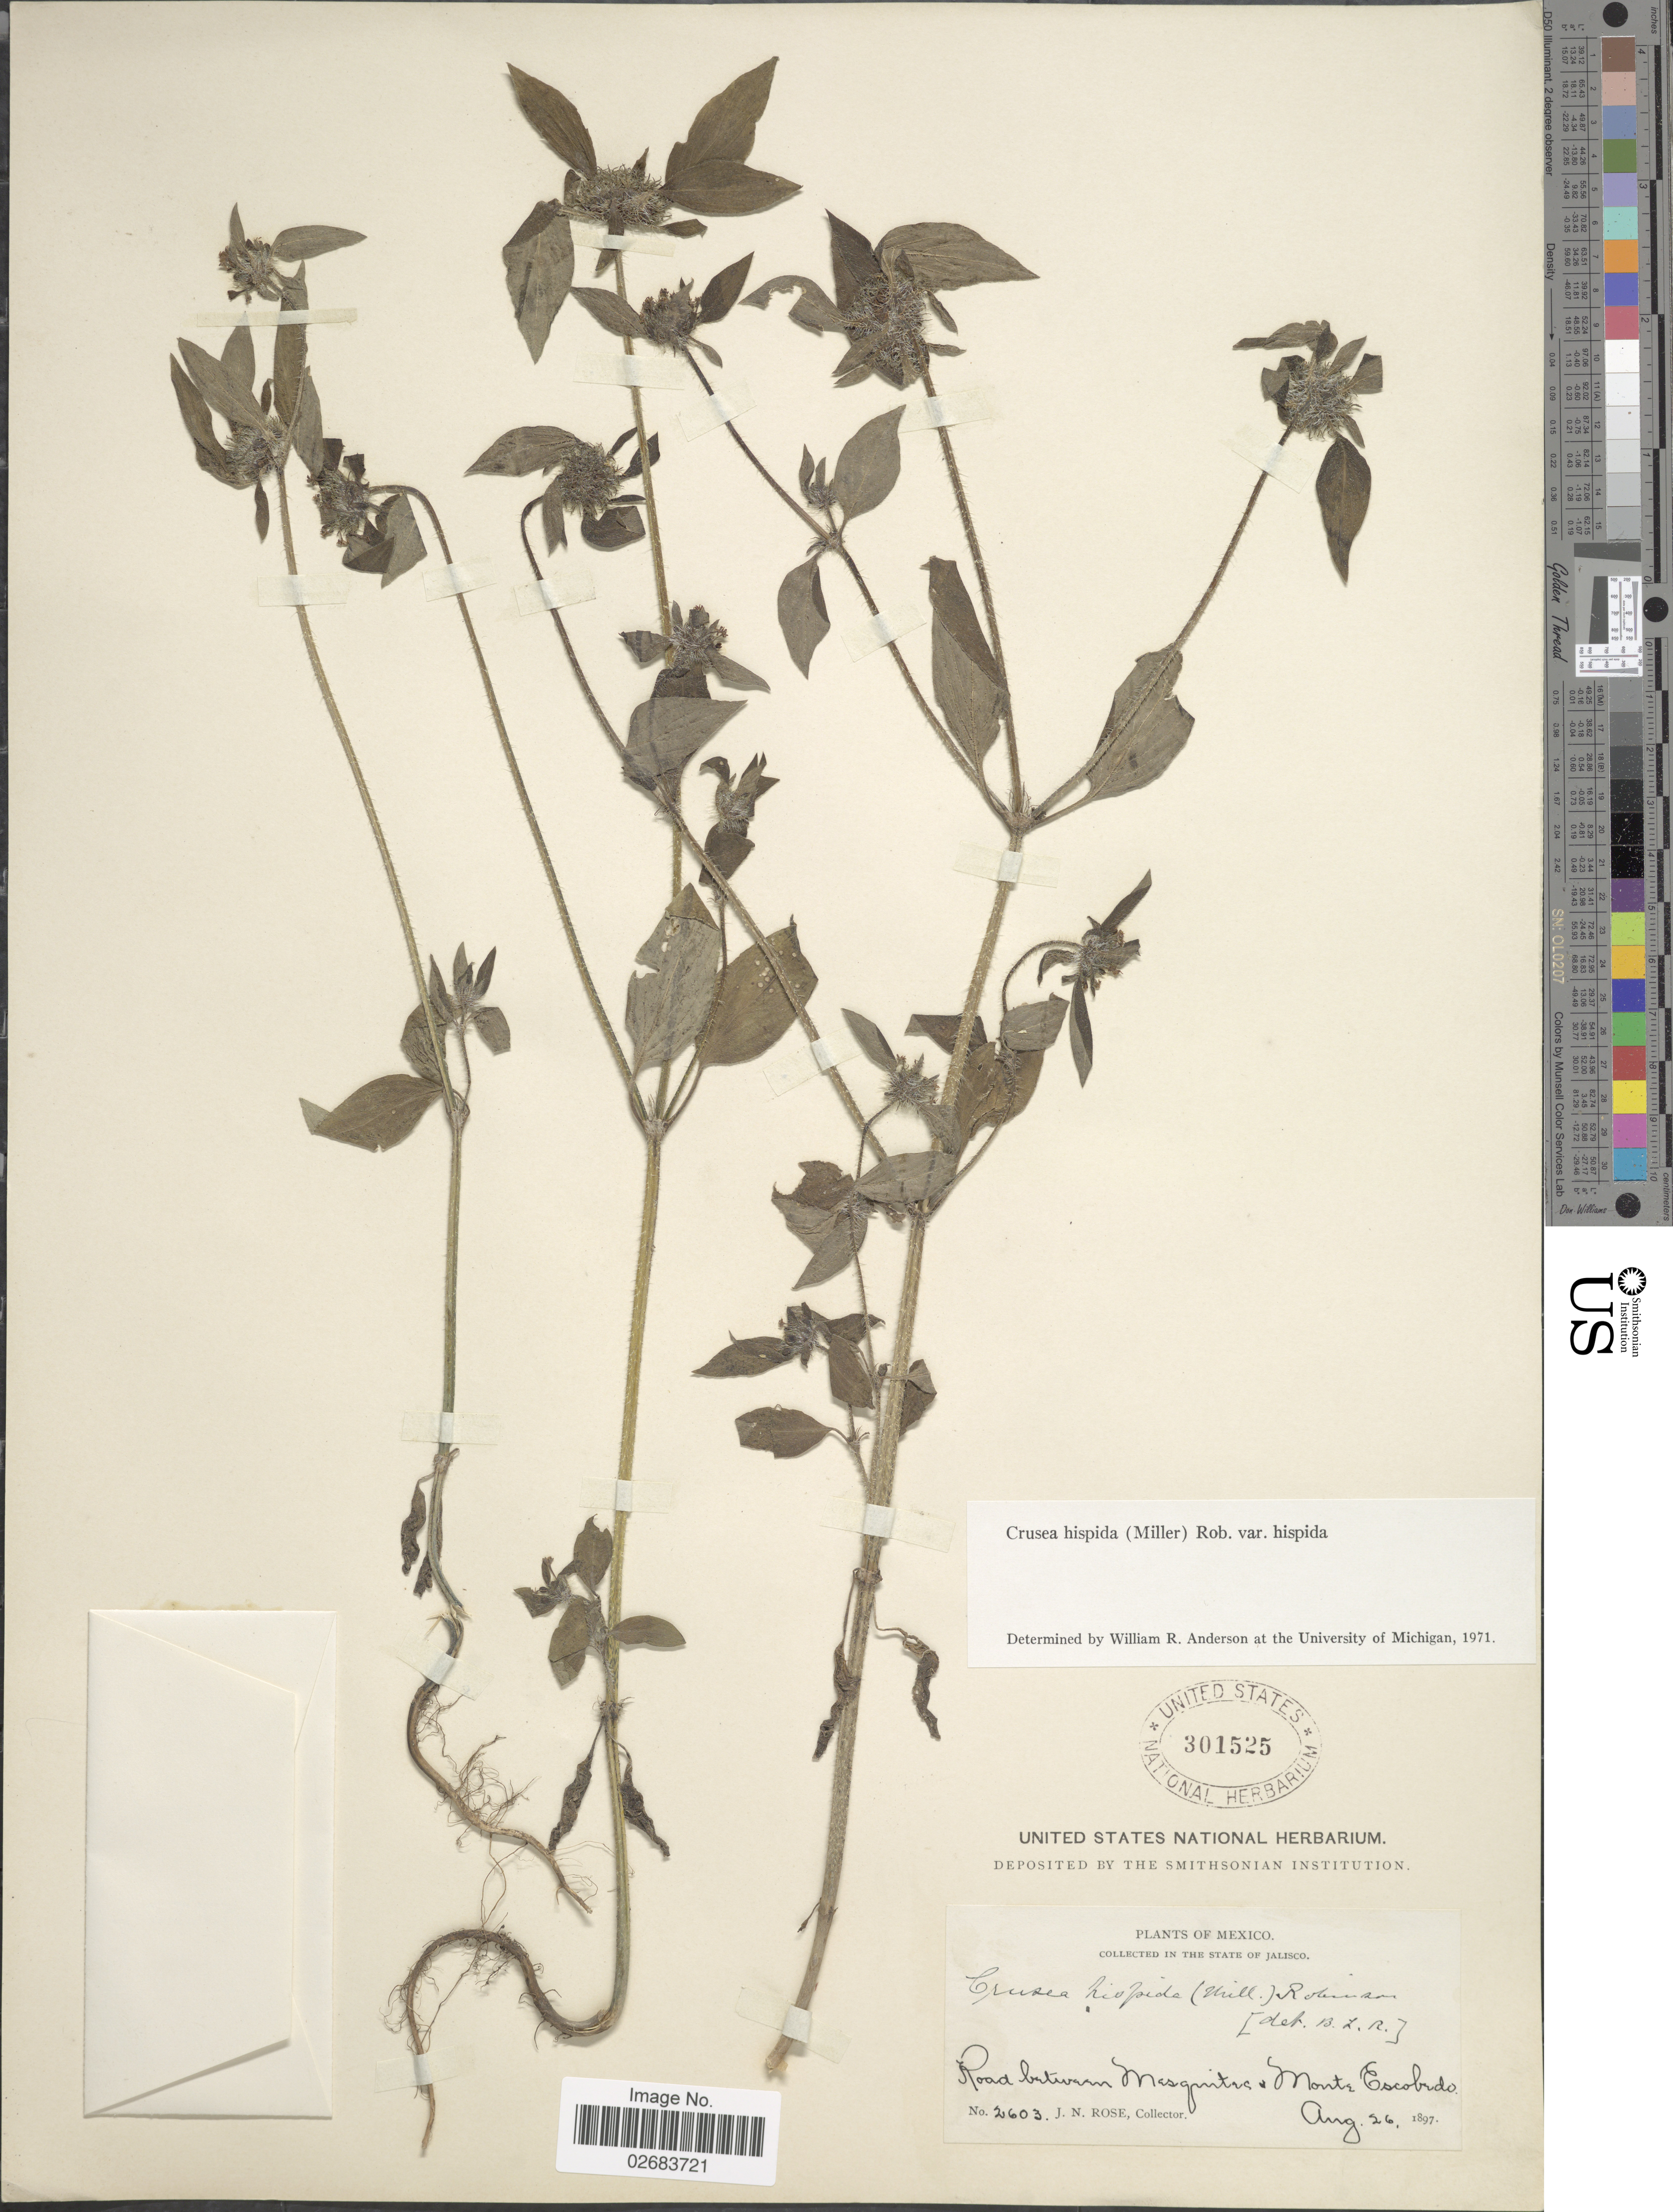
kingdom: Plantae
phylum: Tracheophyta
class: Magnoliopsida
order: Gentianales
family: Rubiaceae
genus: Crusea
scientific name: Crusea hispida var. hispida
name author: (Mill.) B.L. Rob.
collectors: J. N. Rose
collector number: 2603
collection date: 1897-08-26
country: Mexico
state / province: Jalisco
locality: Road between Mezquites & Monte Escobedo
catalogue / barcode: US 301525